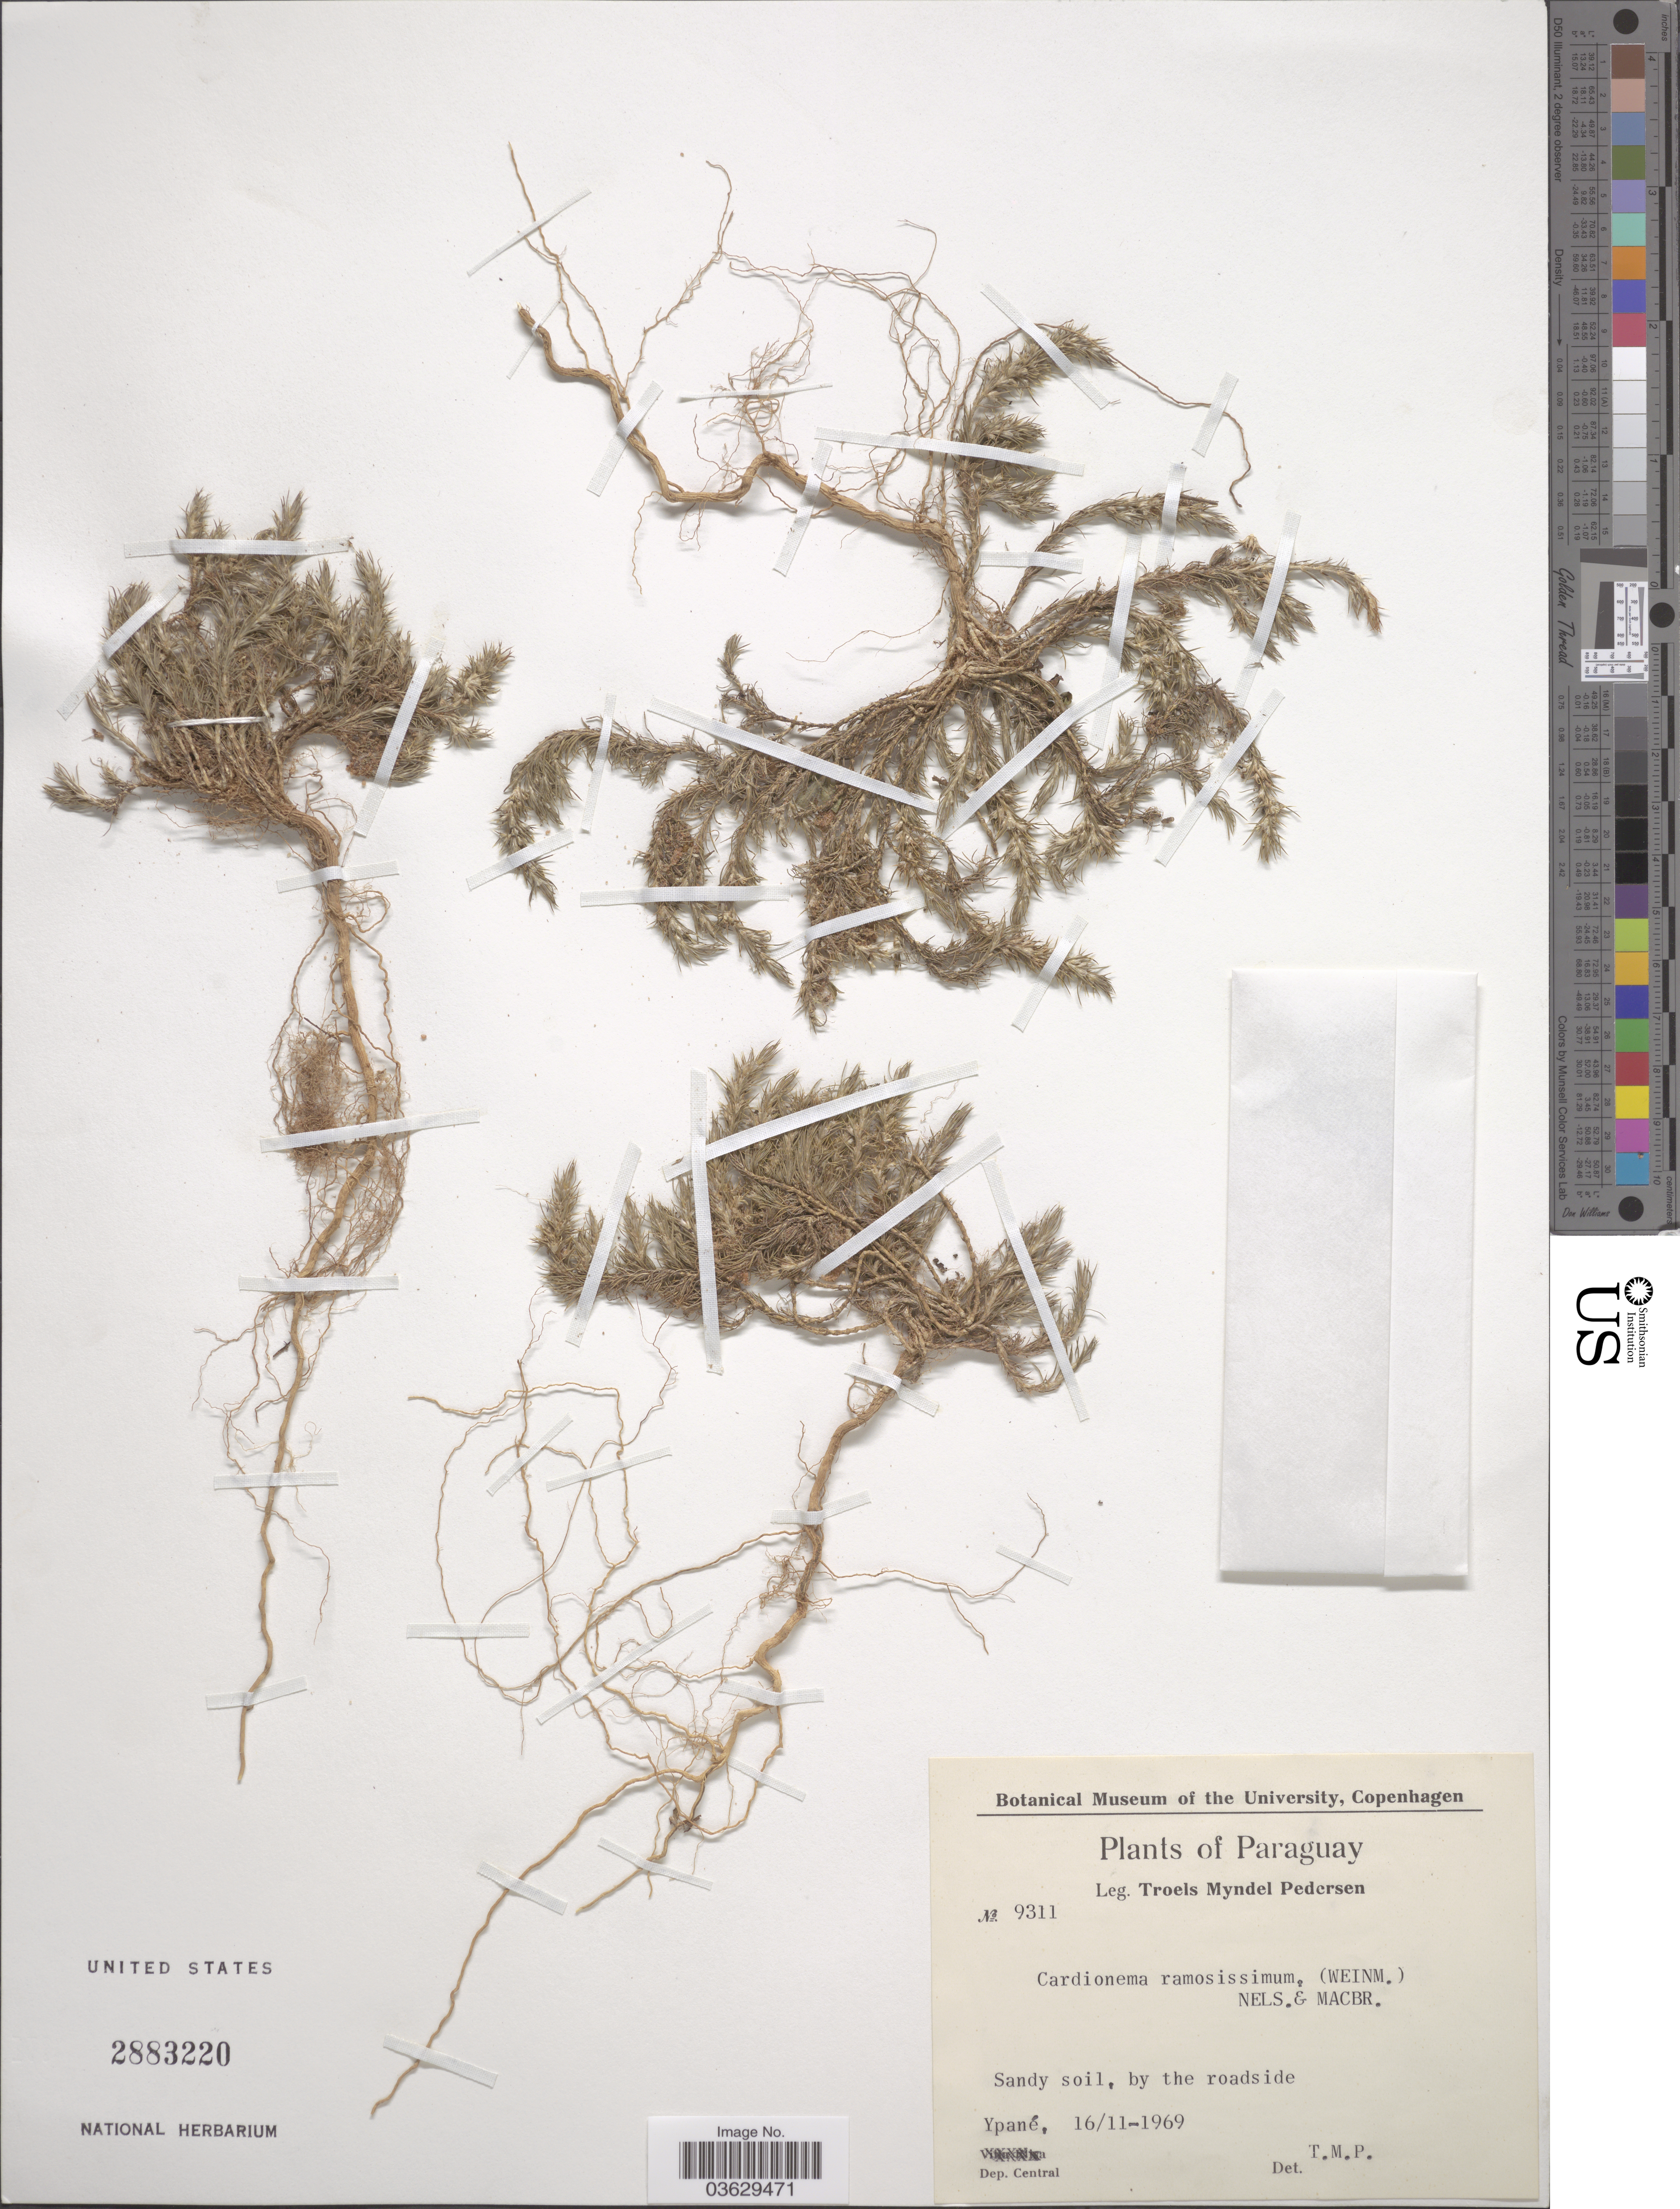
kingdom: Plantae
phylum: Tracheophyta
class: Magnoliopsida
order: Caryophyllales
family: Caryophyllaceae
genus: Cardionema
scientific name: Cardionema sp.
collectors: T. Pederson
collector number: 9311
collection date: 1969-11-16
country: Paraguay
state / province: Central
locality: By the roadside. Ypané. Dep. Central.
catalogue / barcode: US 2883220